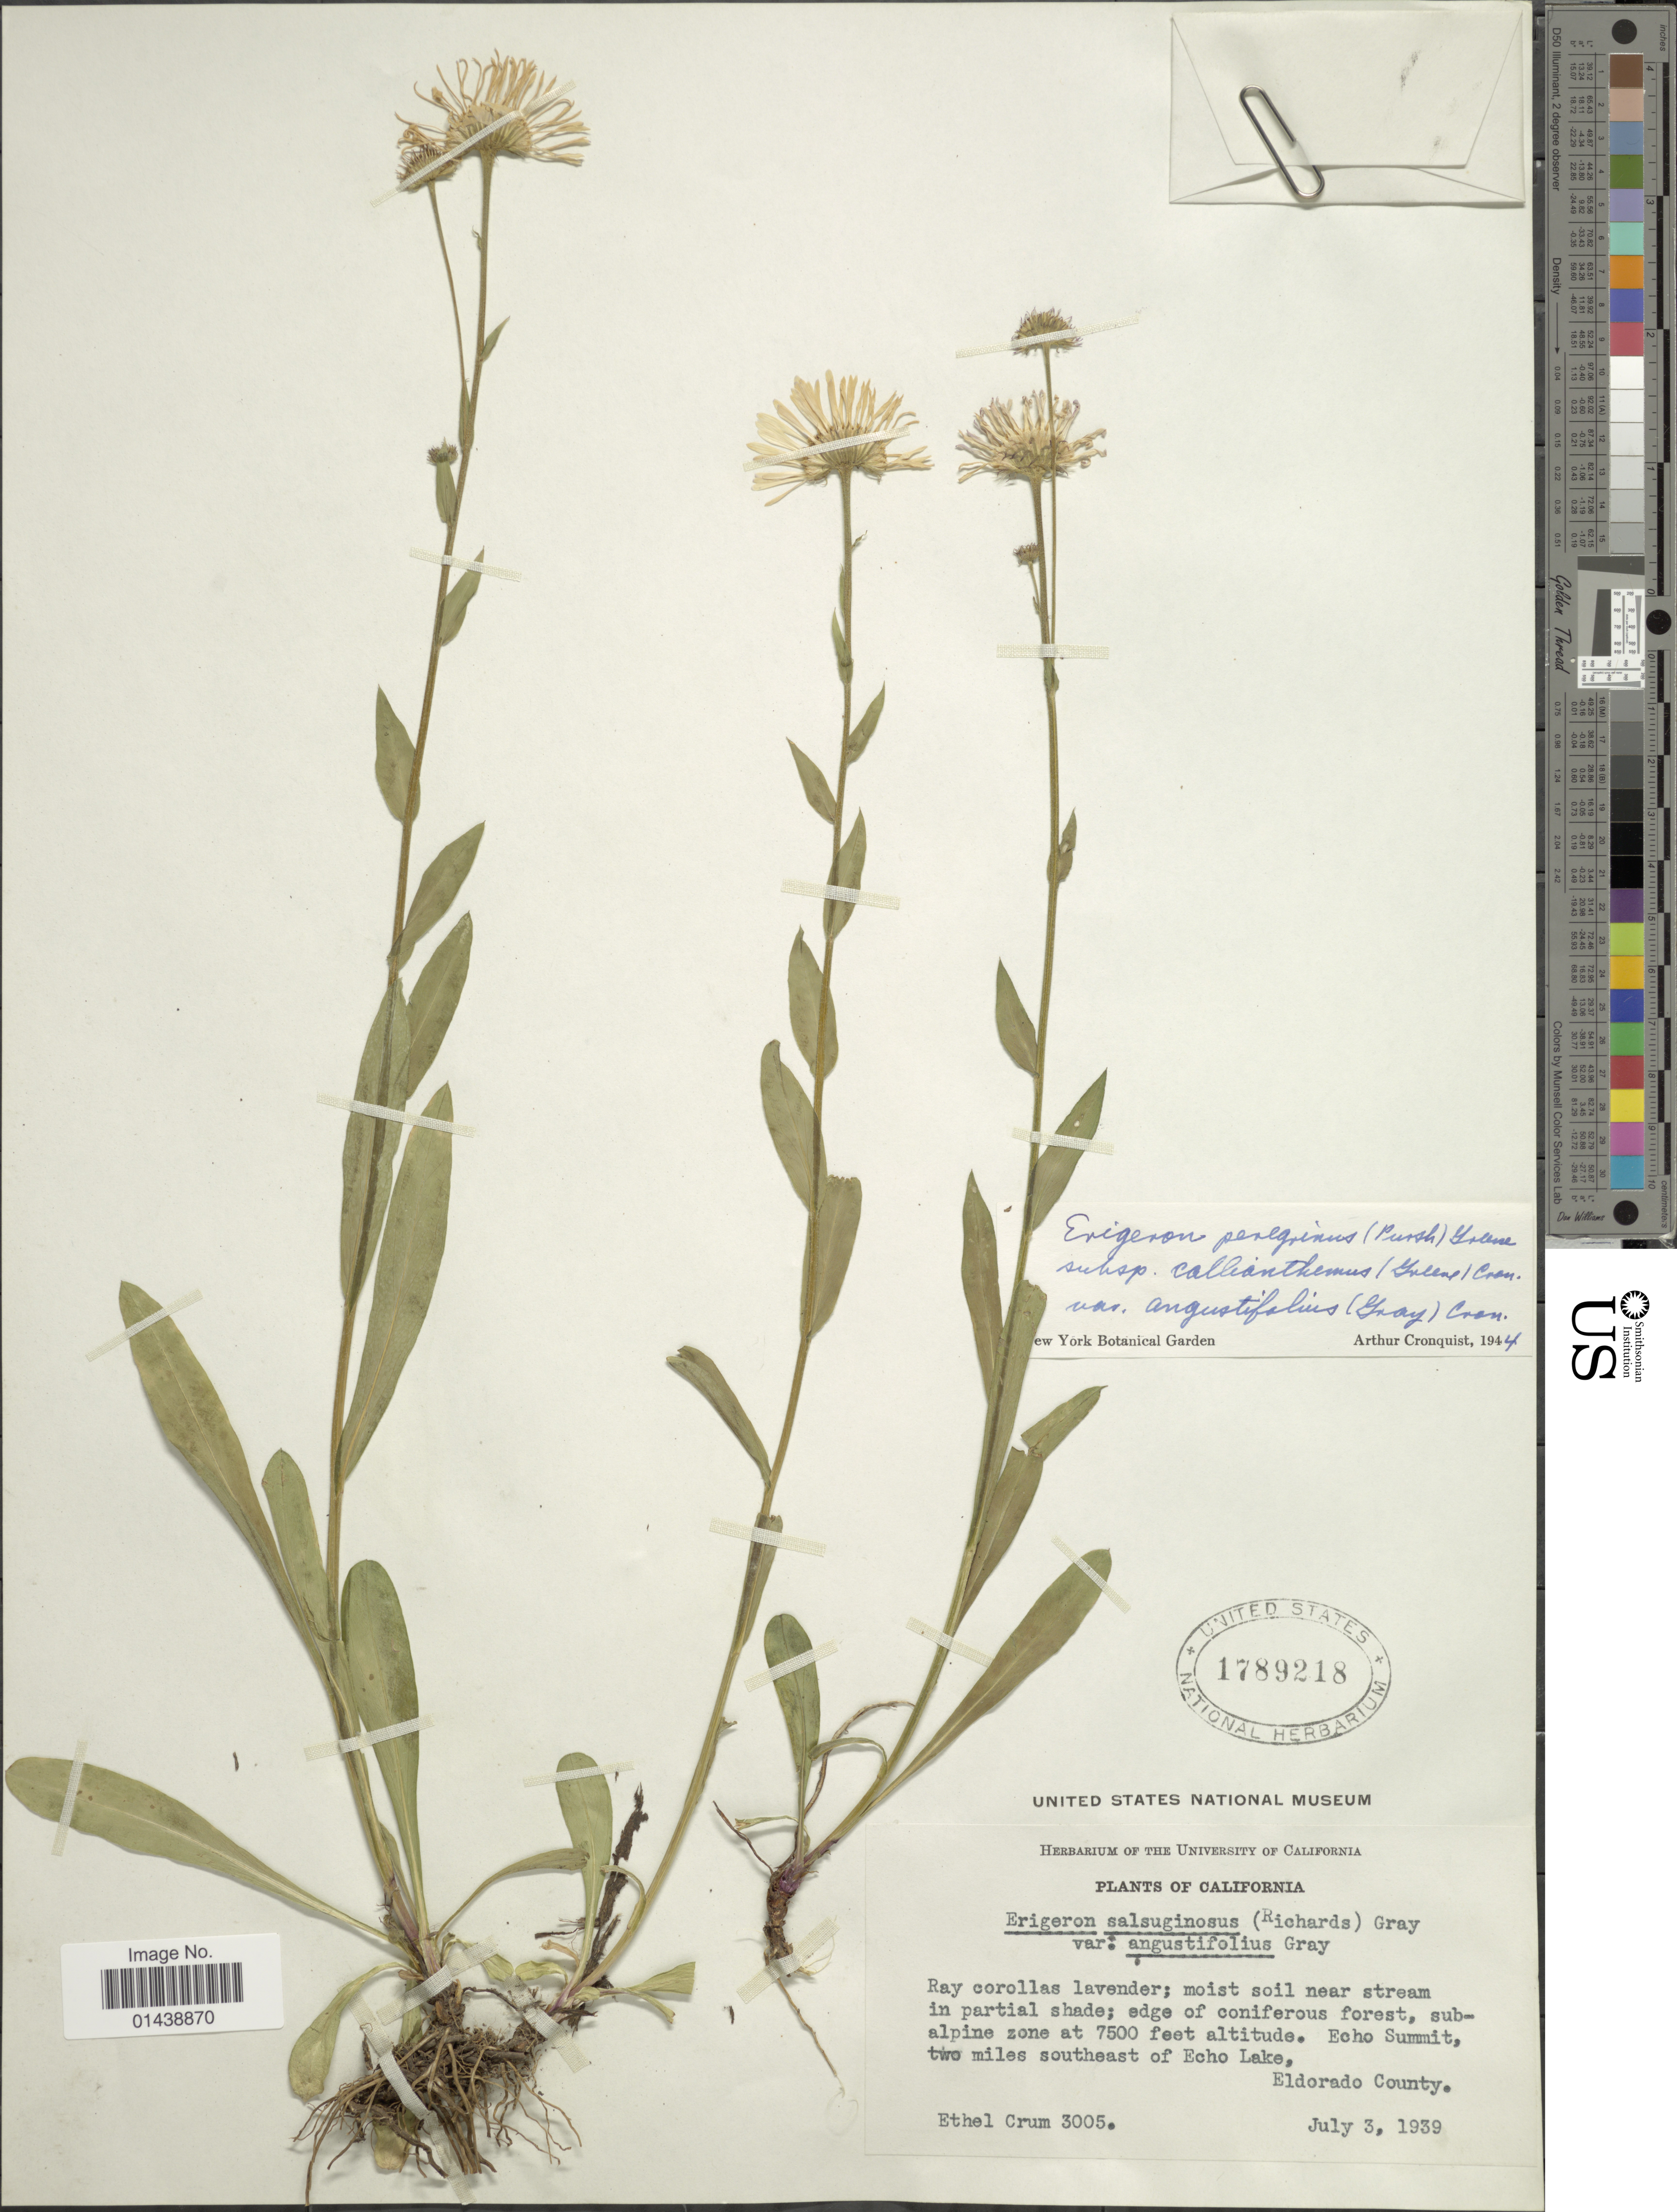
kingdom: Plantae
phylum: Tracheophyta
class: Magnoliopsida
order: Asterales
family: Asteraceae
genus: Erigeron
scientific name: Erigeron peregrinus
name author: (Banks ex Pursh) Greene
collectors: E. K. Crum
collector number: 3005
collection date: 1939-07-03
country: United States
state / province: California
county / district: El Dorado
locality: Echo Summit, two miles southeast of Echo Lake, Eldorado County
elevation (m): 2286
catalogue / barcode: US 1789218